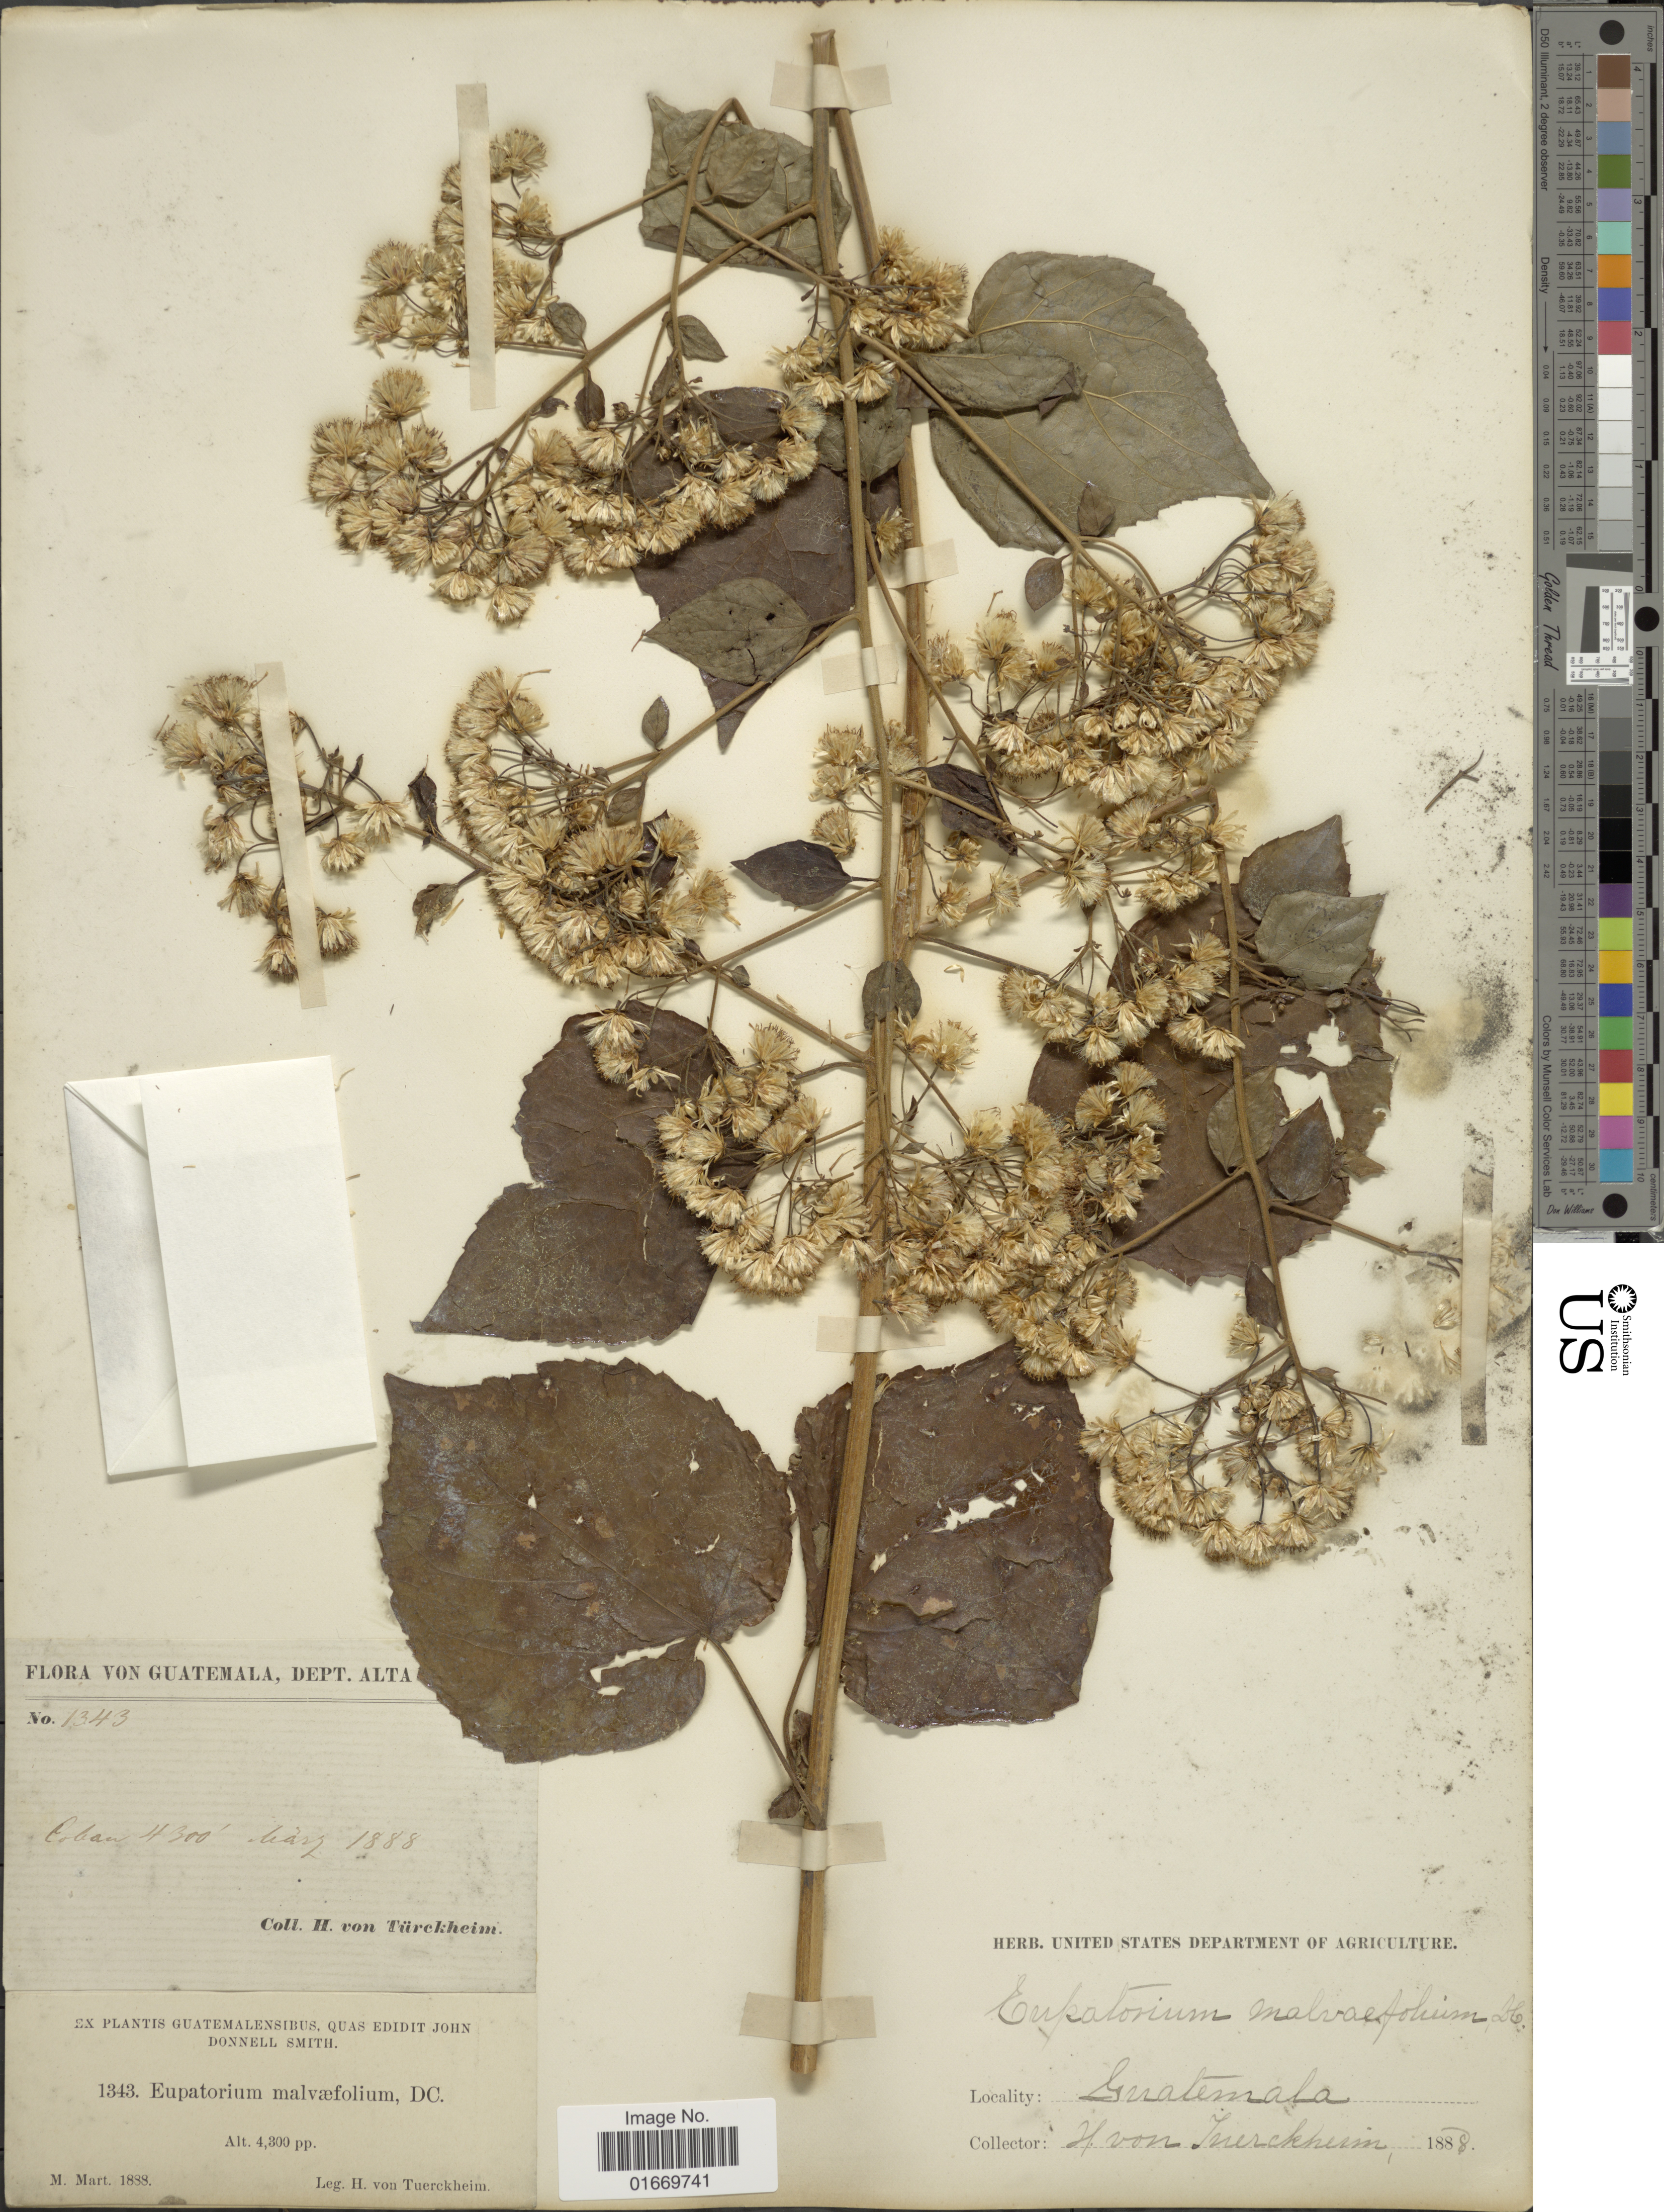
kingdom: Plantae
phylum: Tracheophyta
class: Magnoliopsida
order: Asterales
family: Asteraceae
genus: Peteravenia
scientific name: Peteravenia schultzii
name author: (Schnittsp.) R.M. King & H. Rob.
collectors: H. von Türckheim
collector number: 1343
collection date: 1888-03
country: Guatemala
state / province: Alta Verapaz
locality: Guatemala,. Dept. Alta Verapaz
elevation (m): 1311